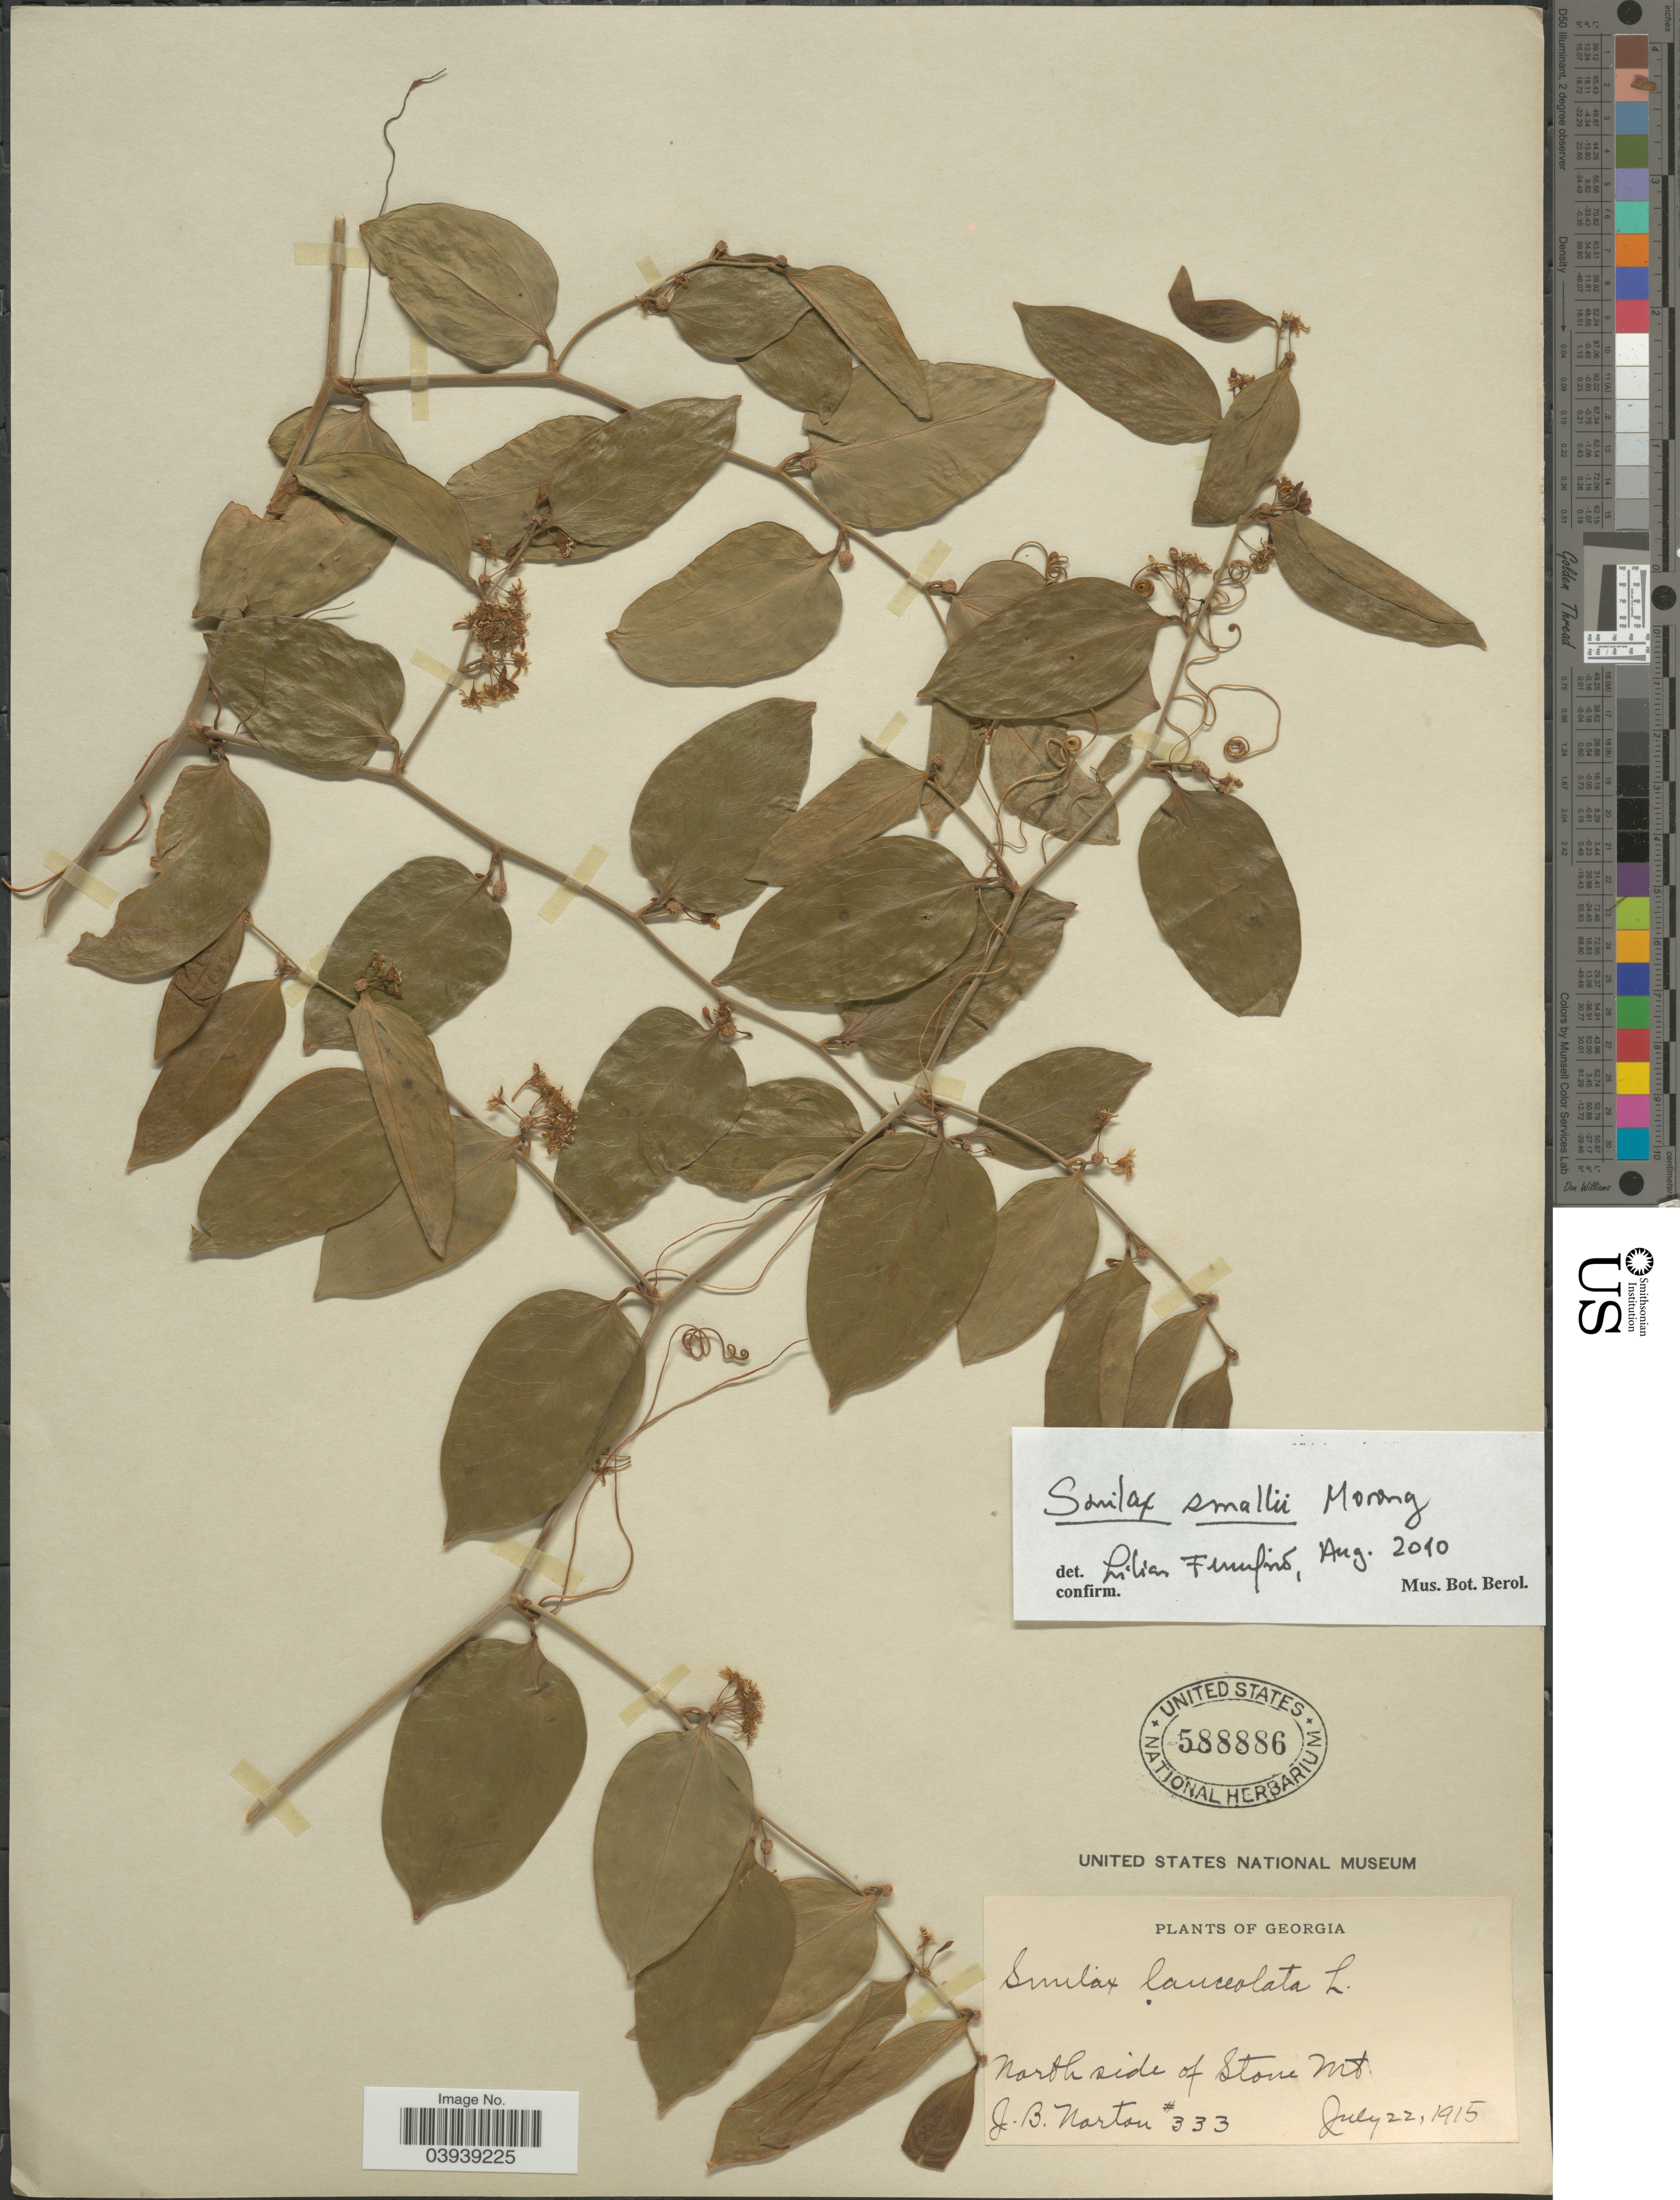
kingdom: Plantae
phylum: Tracheophyta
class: Liliopsida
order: Liliales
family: Smilacaceae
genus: Smilax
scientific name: Smilax smallii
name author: Morong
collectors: J. B. Norton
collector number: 333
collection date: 1915-07-22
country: United States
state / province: Georgia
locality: North side of Stone Mt.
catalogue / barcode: US 588886